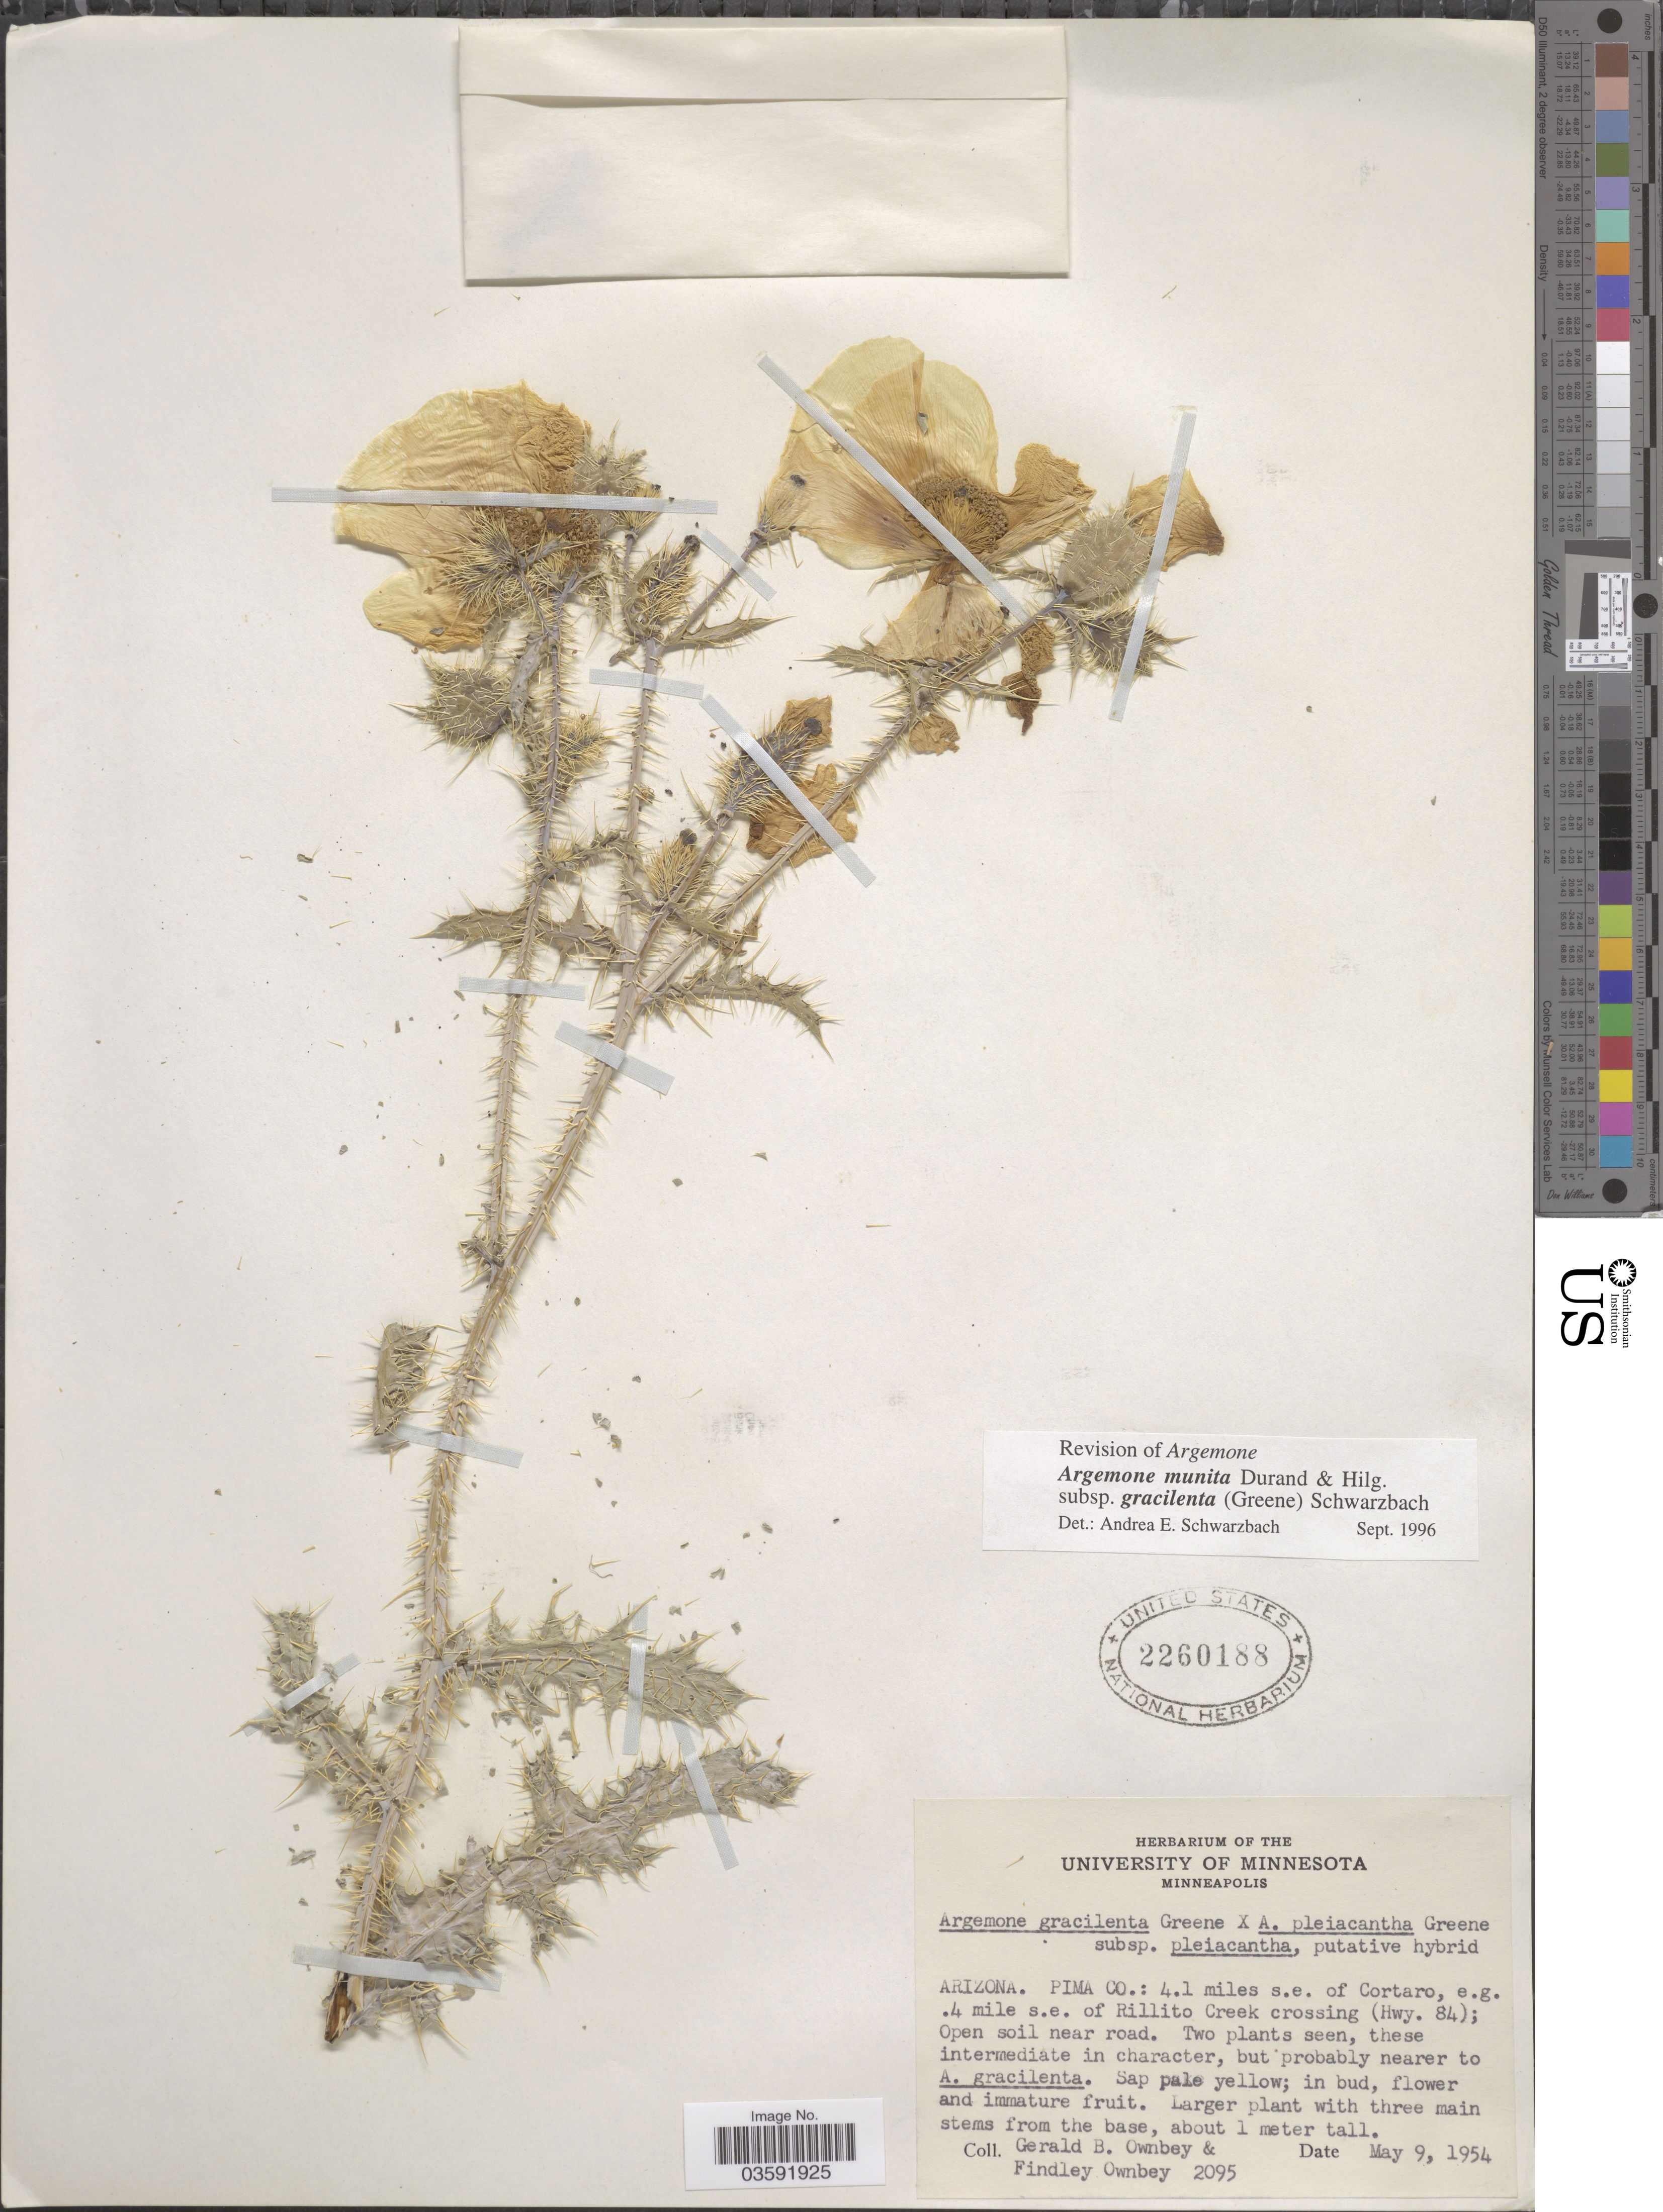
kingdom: Plantae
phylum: Tracheophyta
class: Magnoliopsida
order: Ranunculales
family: Papaveraceae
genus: Argemone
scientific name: Argemone munita subsp. gracilenta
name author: (Greene) Schwarzbach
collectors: G. B. Ownbey & F. Ownbey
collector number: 2095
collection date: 1954-05-09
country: United States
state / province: Arizona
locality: Pima Co.: 4.1 miles s.e. of Cortaro, e.g. 4 mile s.e. of Rillito Creek crossing (Hwy. 84).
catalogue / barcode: US 2260188